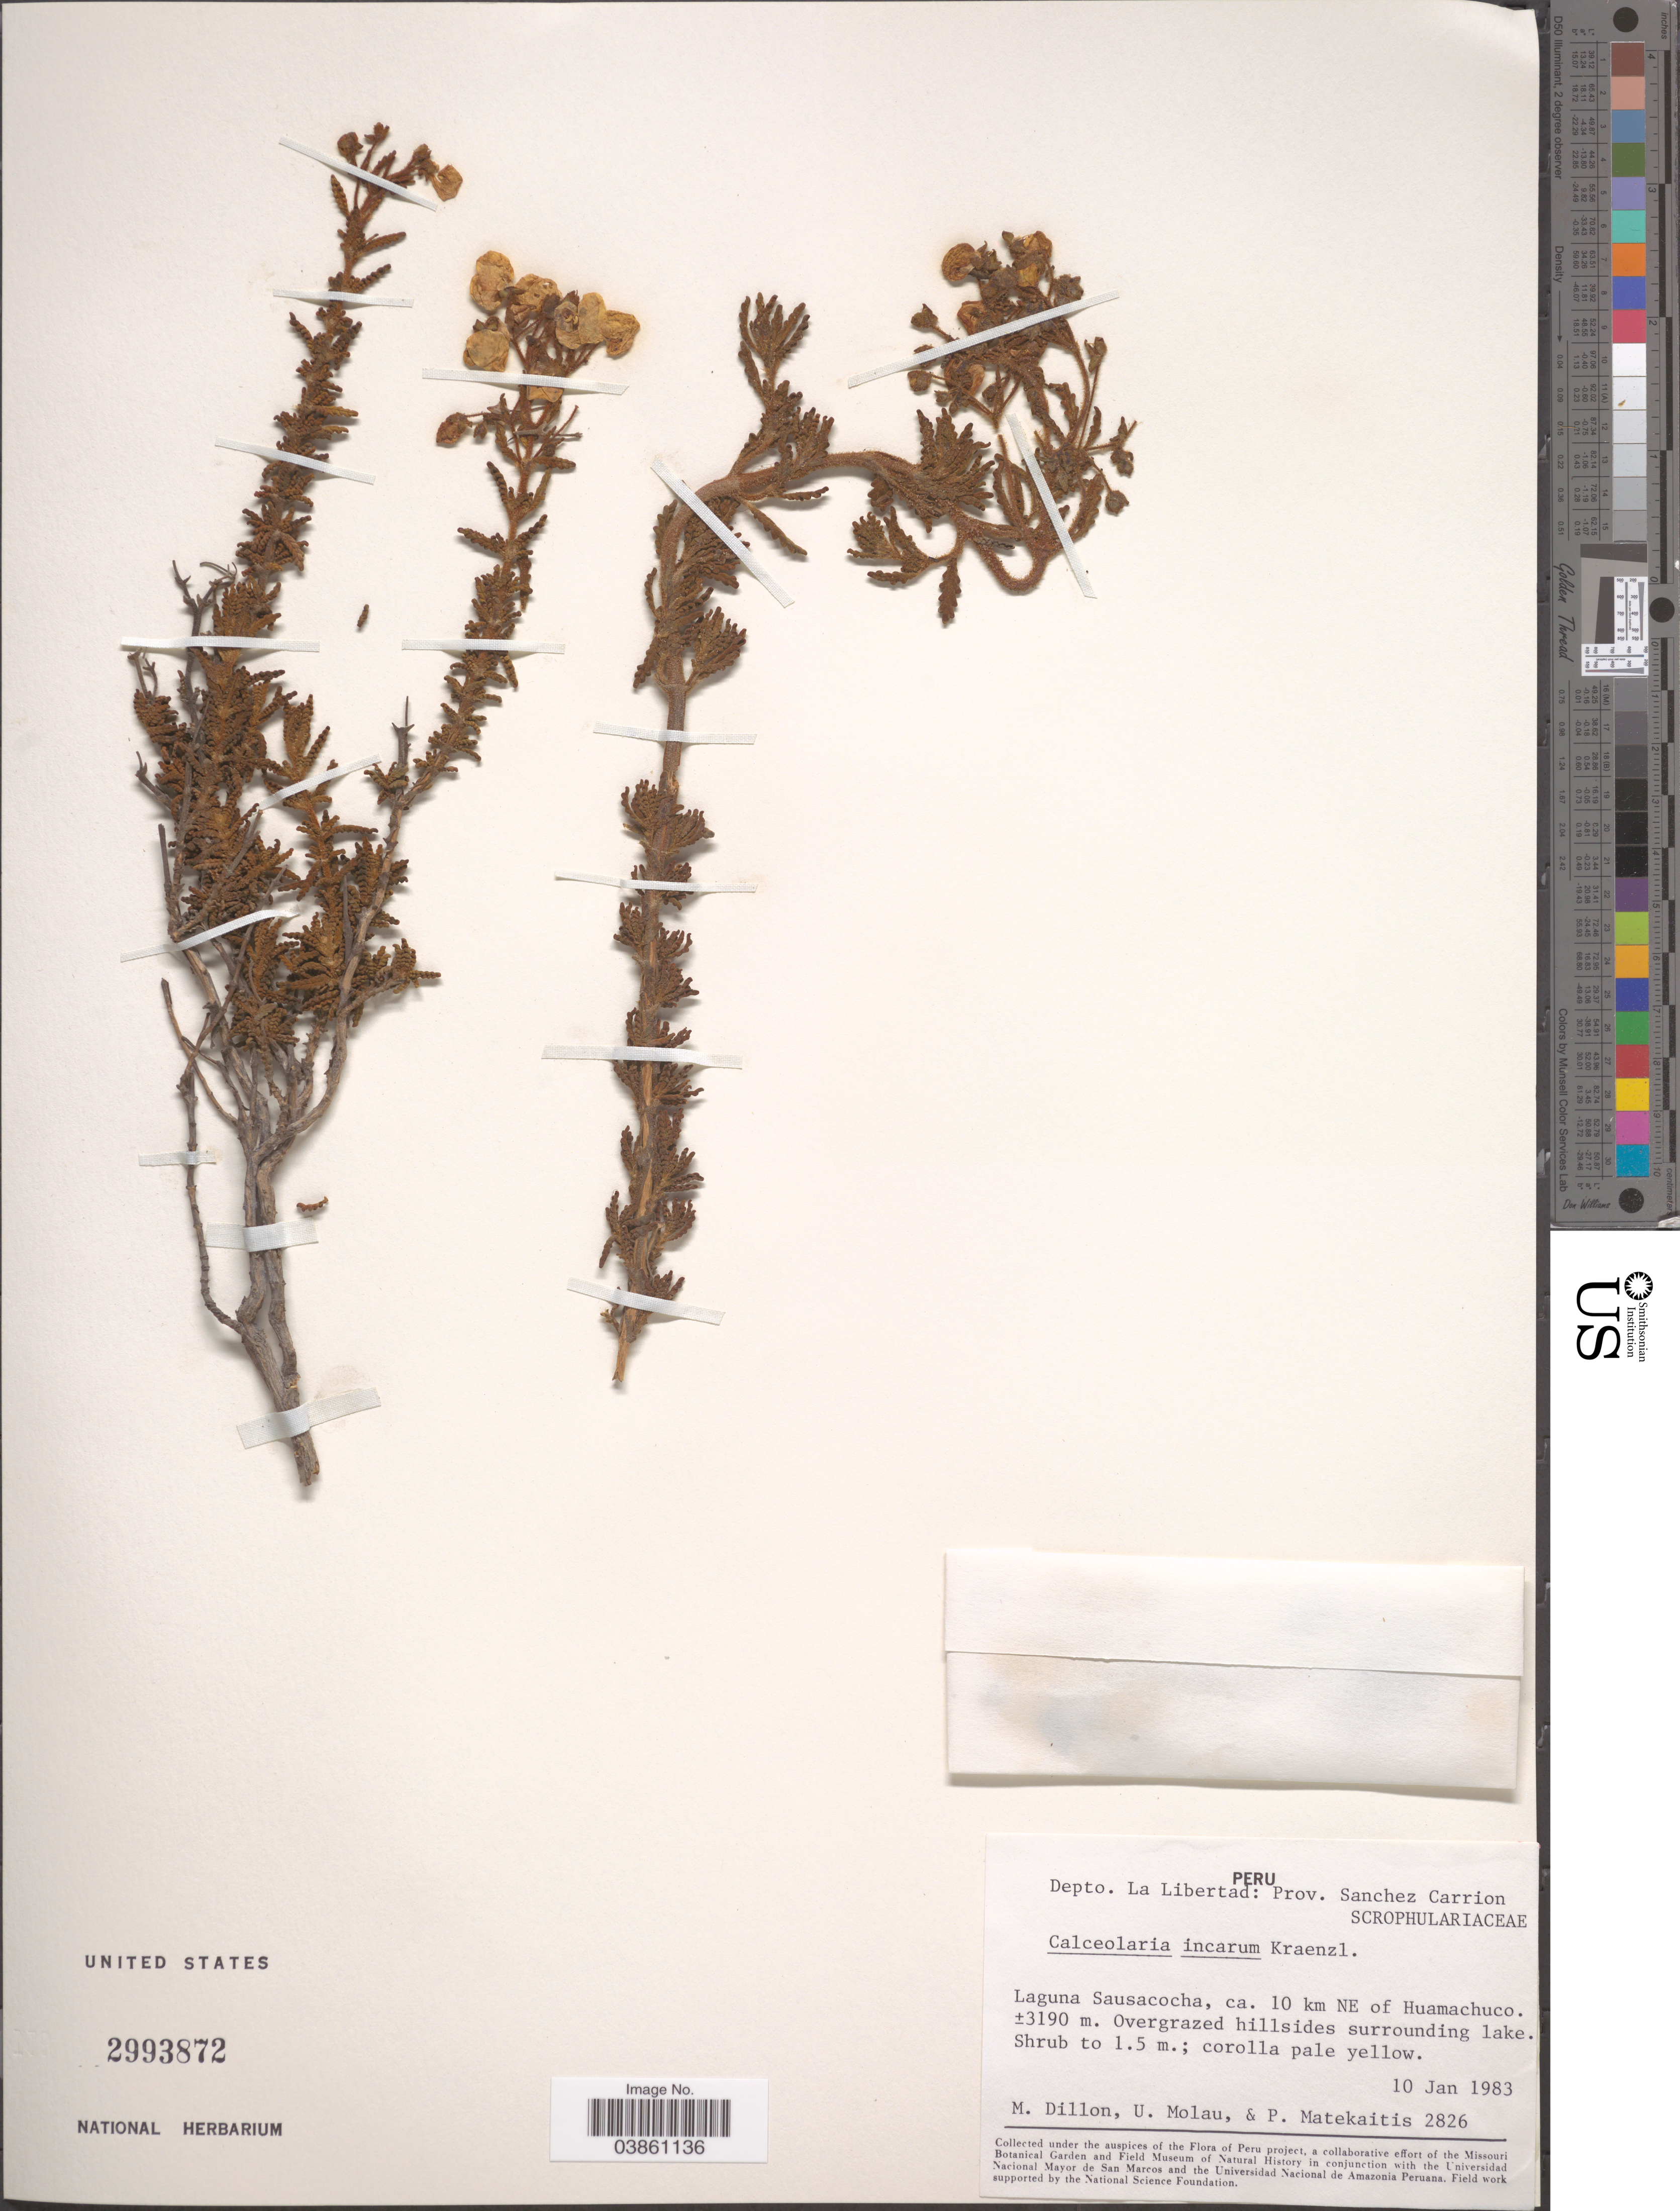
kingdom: Plantae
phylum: Tracheophyta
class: Magnoliopsida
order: Lamiales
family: Calceolariaceae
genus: Calceolaria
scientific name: Calceolaria incarum subsp. incarum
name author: Kraenzl.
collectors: M. O. Dillon, U. Molau & P. Matekaitis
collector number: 2826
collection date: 1983-01-10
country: Peru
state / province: La Libertad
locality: Depto. La Libertad: Prov. Sanchez Carrion. Laguna Sausacocha, ca. 10 km NE of Huamachuco.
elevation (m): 3190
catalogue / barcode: US 2993872